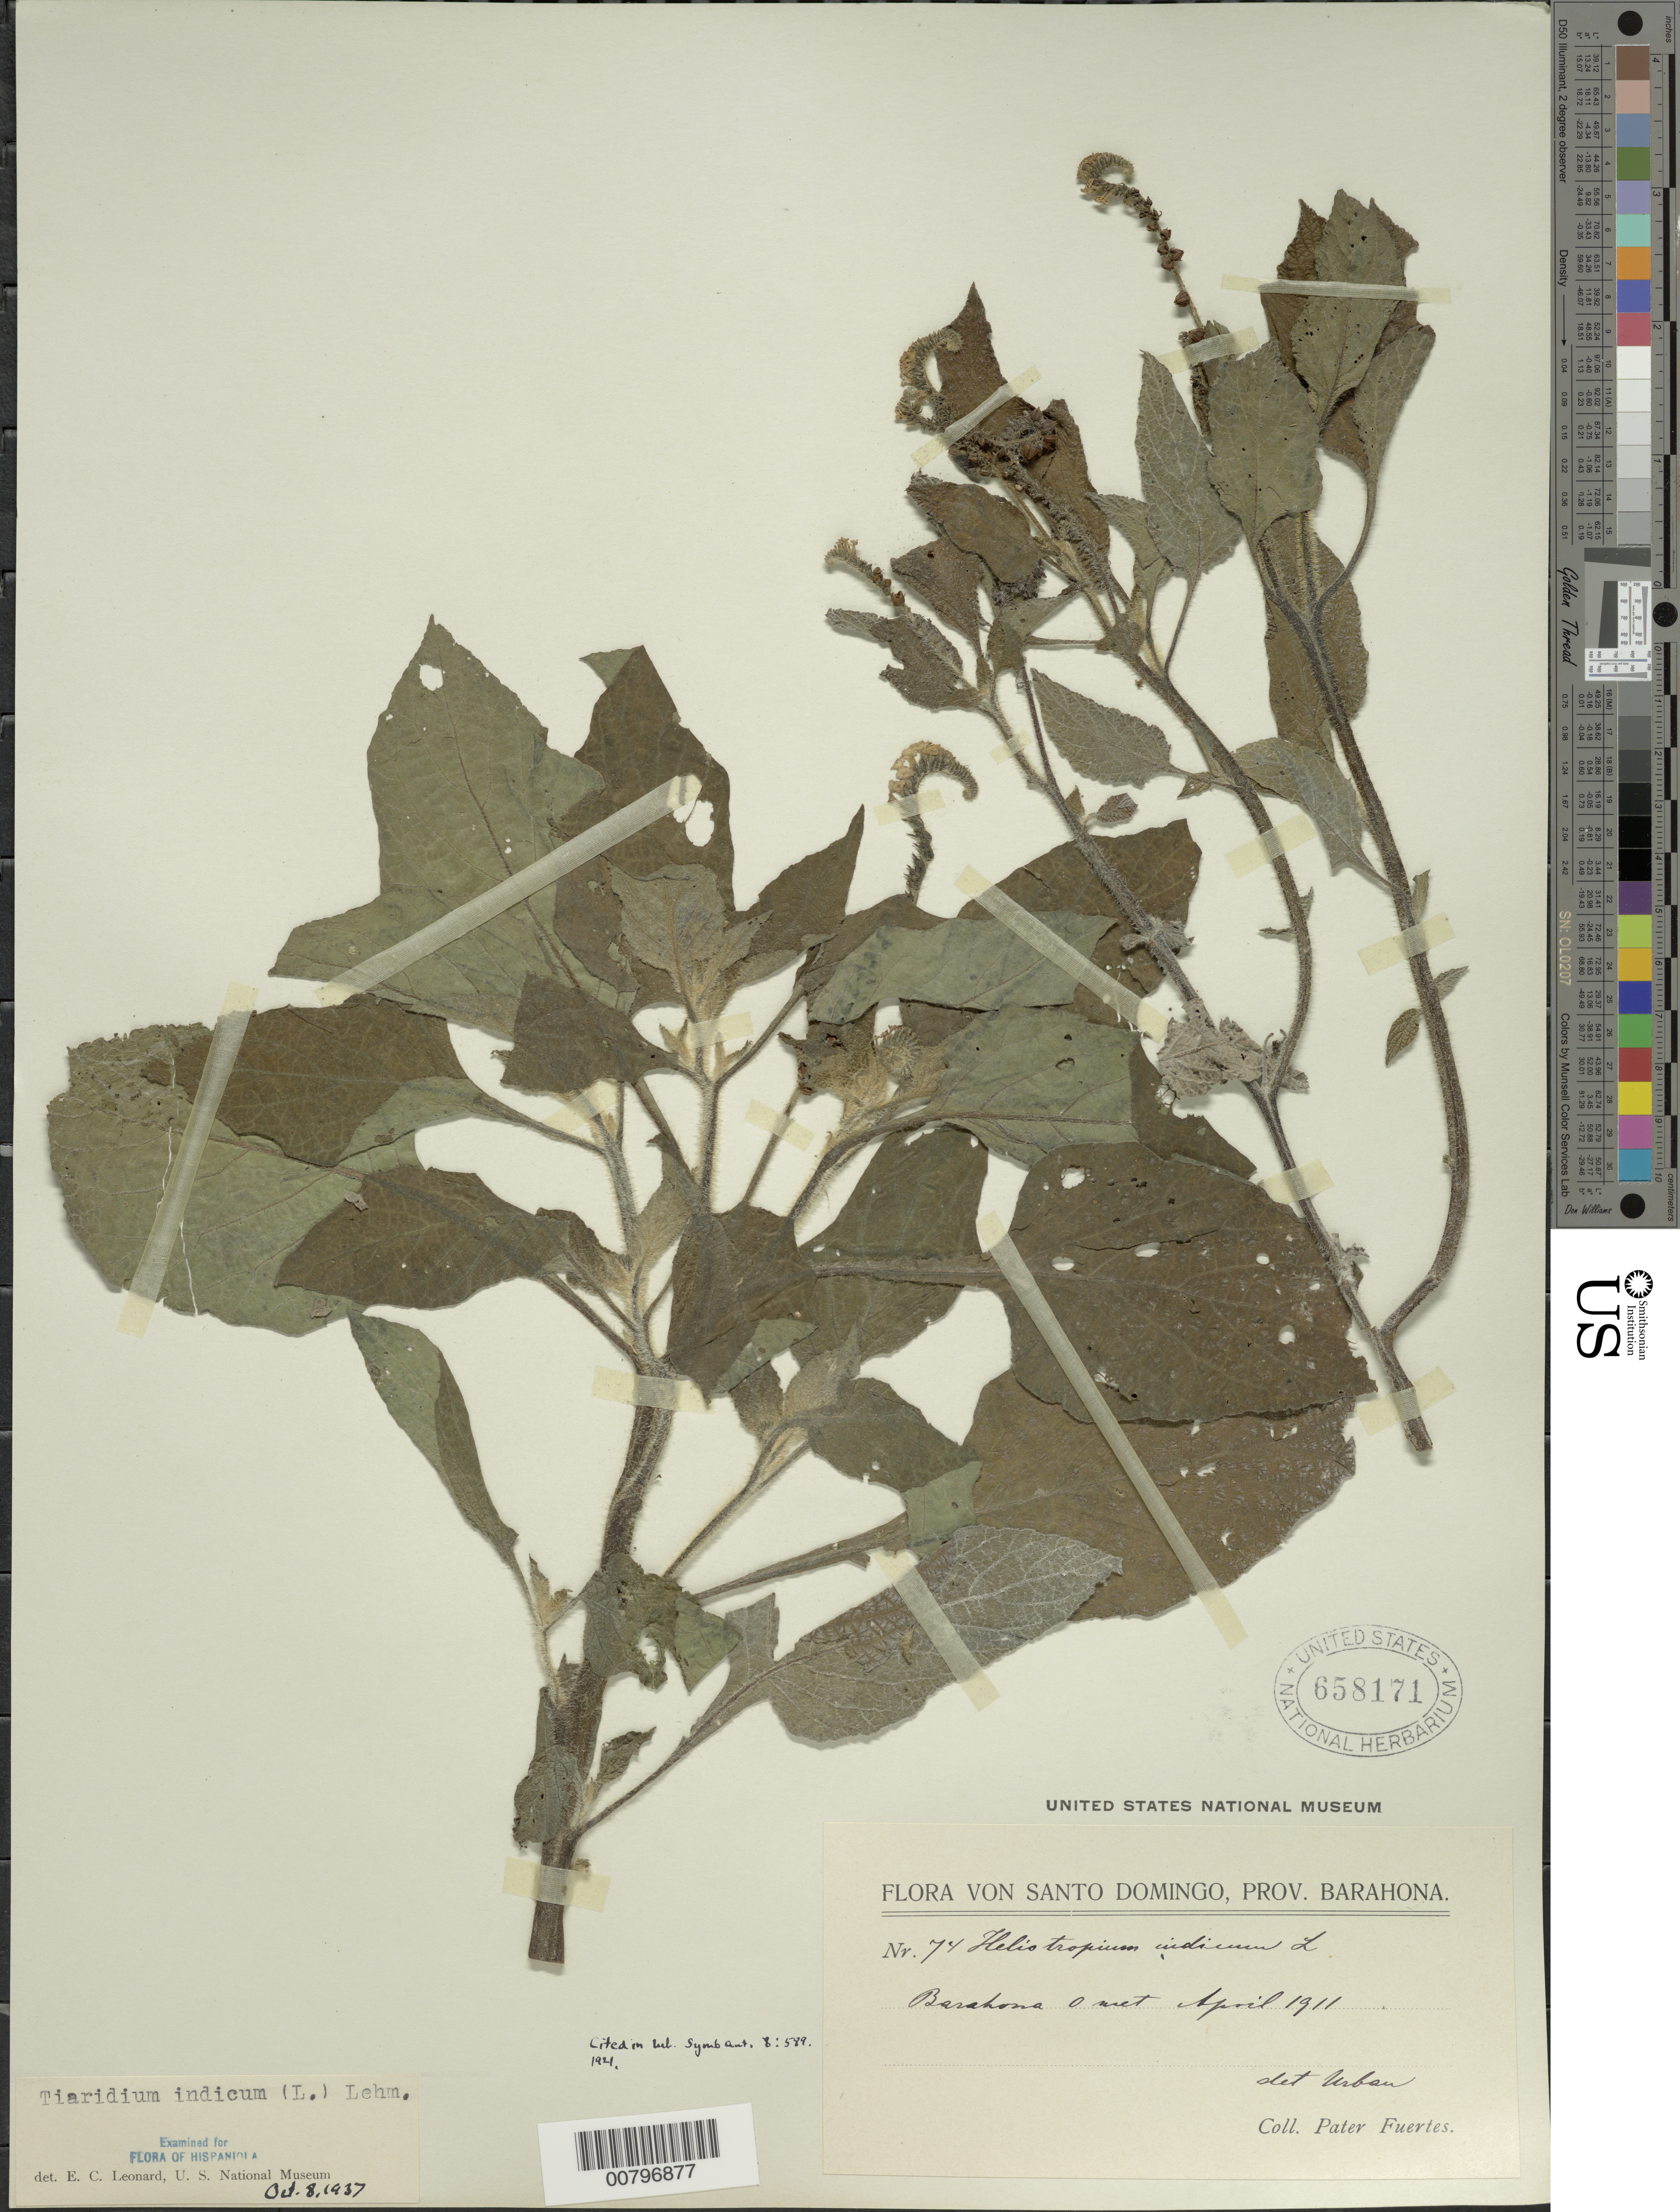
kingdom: Plantae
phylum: Tracheophyta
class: Magnoliopsida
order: Boraginales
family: Heliotropiaceae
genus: Heliotropium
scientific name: Heliotropium indicum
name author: L.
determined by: Leonard, Emery C., (US)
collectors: M. D. Fuertes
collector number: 74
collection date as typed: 09 Apr 1911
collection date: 1911-04-09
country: Dominican Republic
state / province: Barahona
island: Hispaniola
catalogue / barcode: US 658171